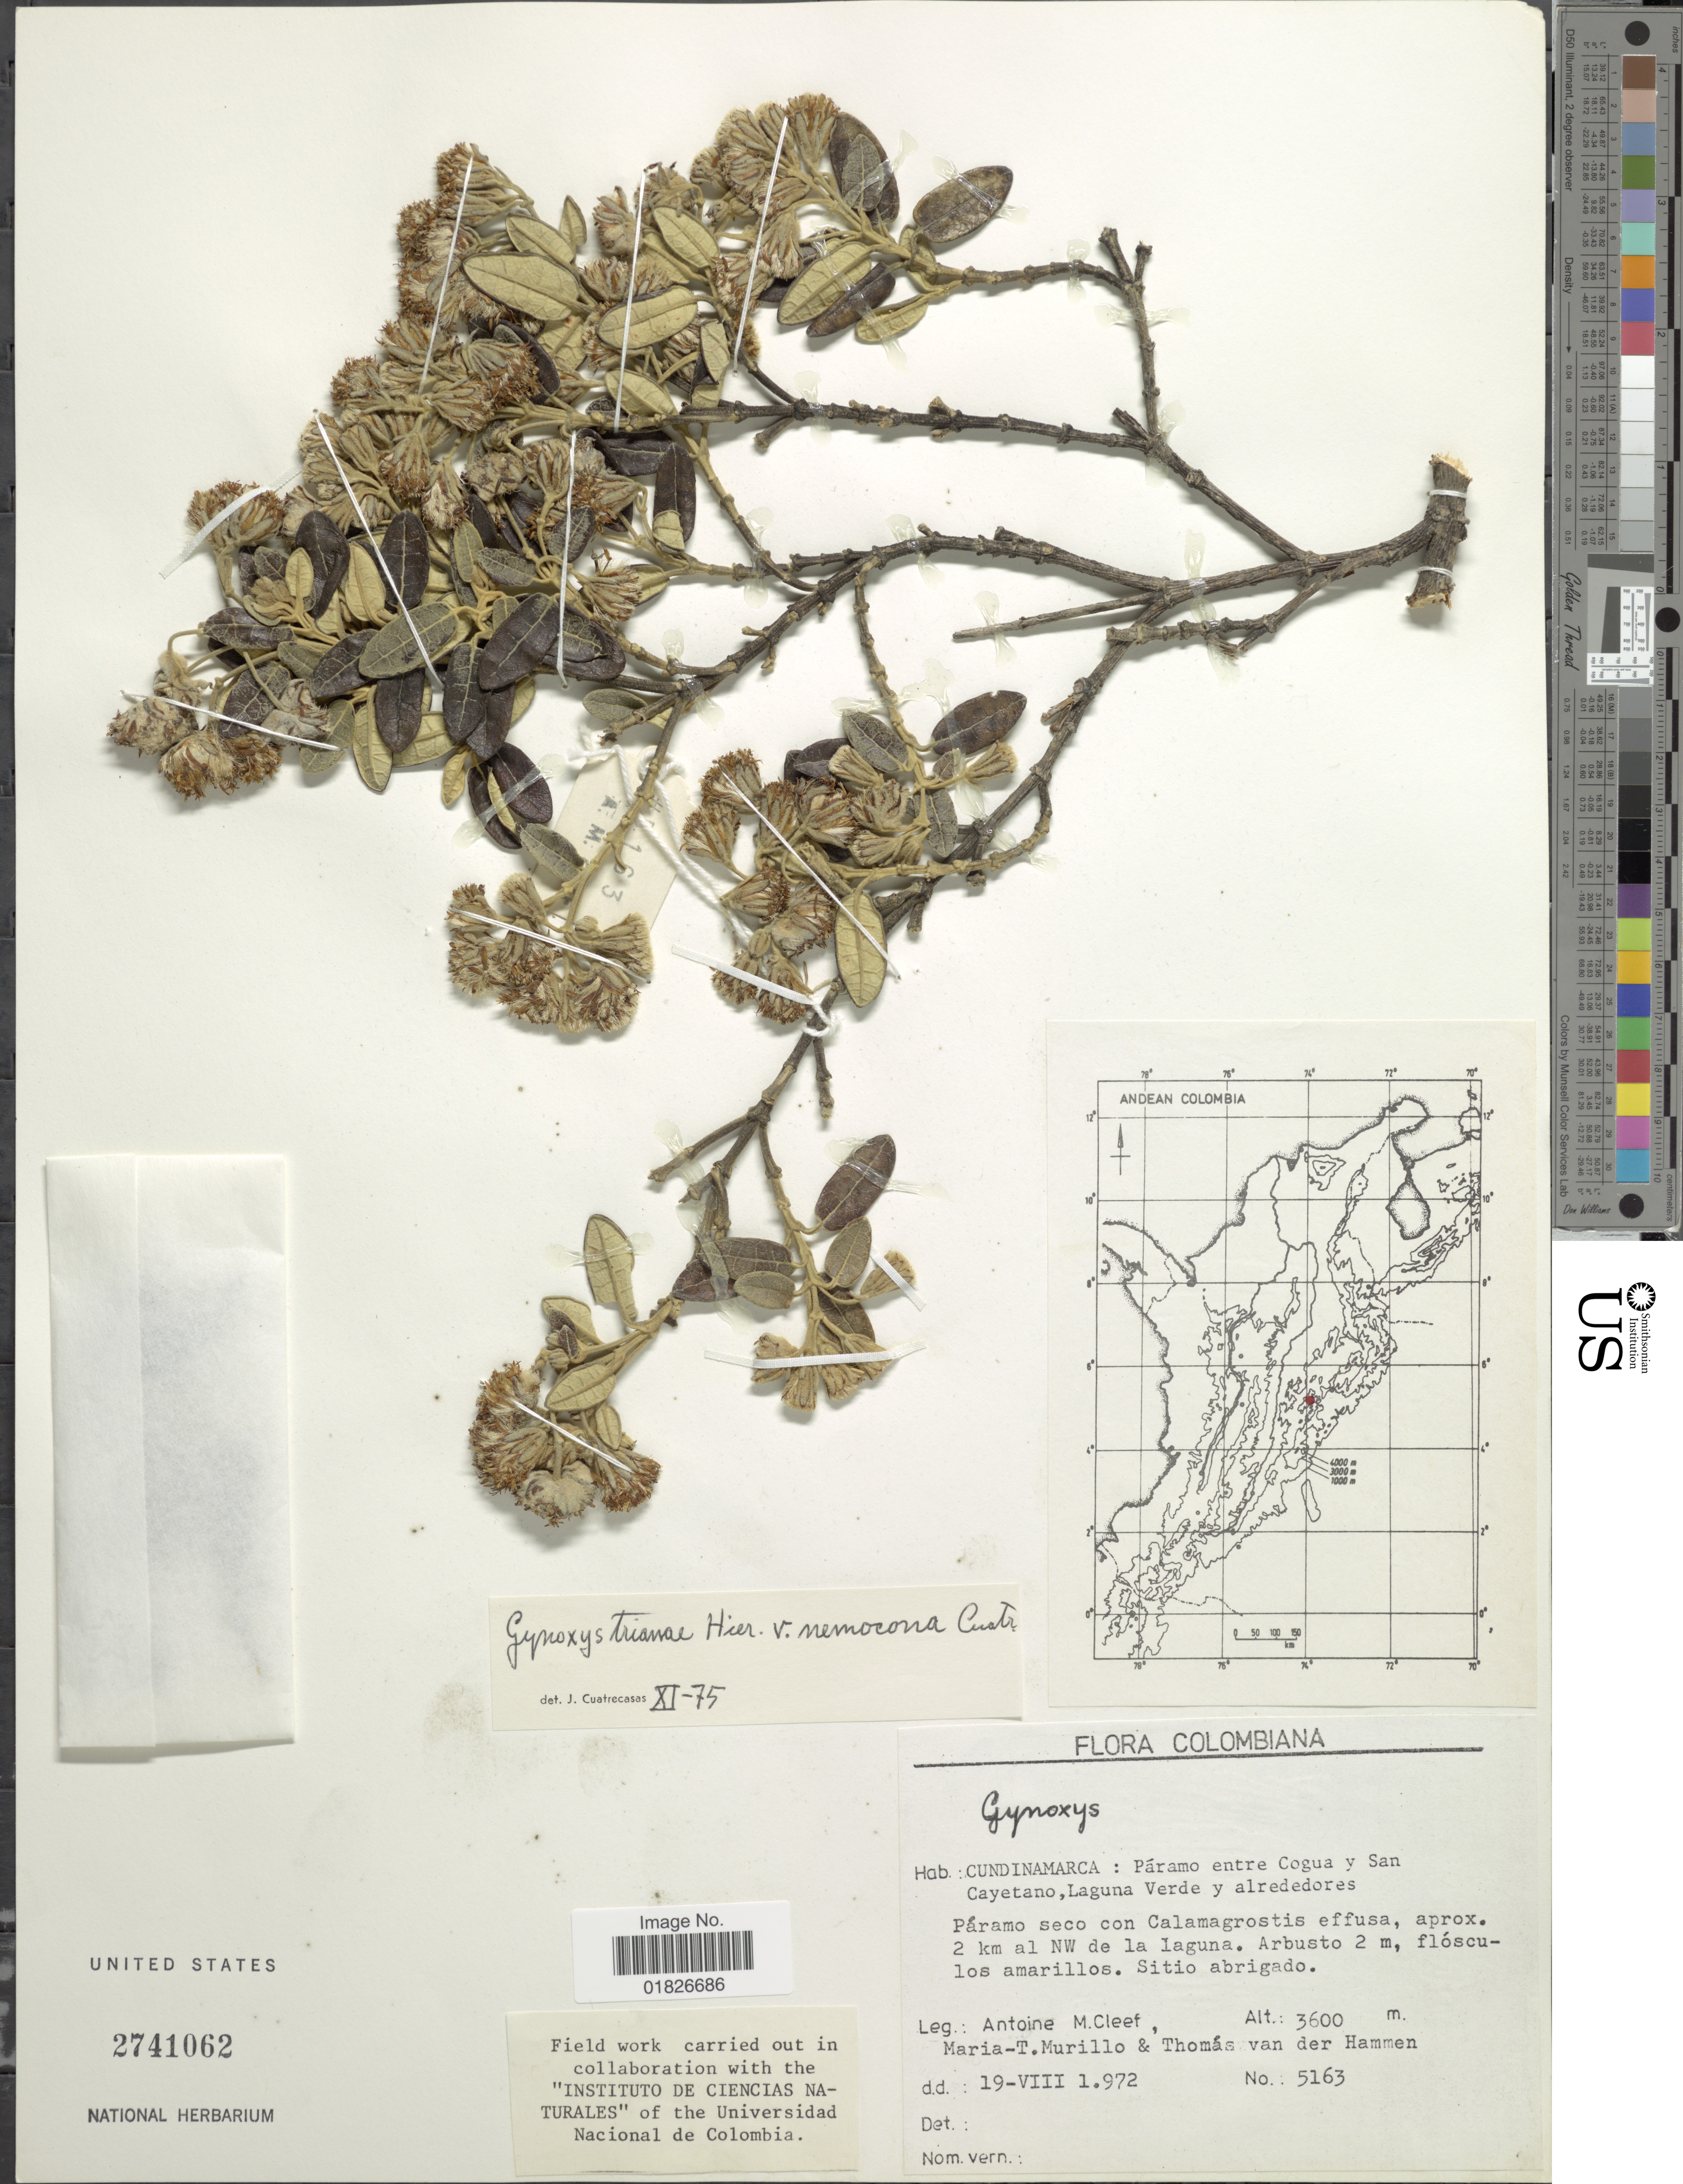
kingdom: Plantae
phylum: Tracheophyta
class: Magnoliopsida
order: Asterales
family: Asteraceae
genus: Gynoxys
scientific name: Gynoxys trianae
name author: Hieron.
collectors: A. M. Cleef, M. Murillo & T. Hammen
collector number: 5163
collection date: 1972-08-19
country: Colombia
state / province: Cundinamarca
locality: Paramo entre Cogua y san Cayetano, Laguna Verde y alrededores, Paramo seco con Calamagrostis effusa, approx. 2 km al NW de la laguna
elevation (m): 3600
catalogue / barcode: US 2741062